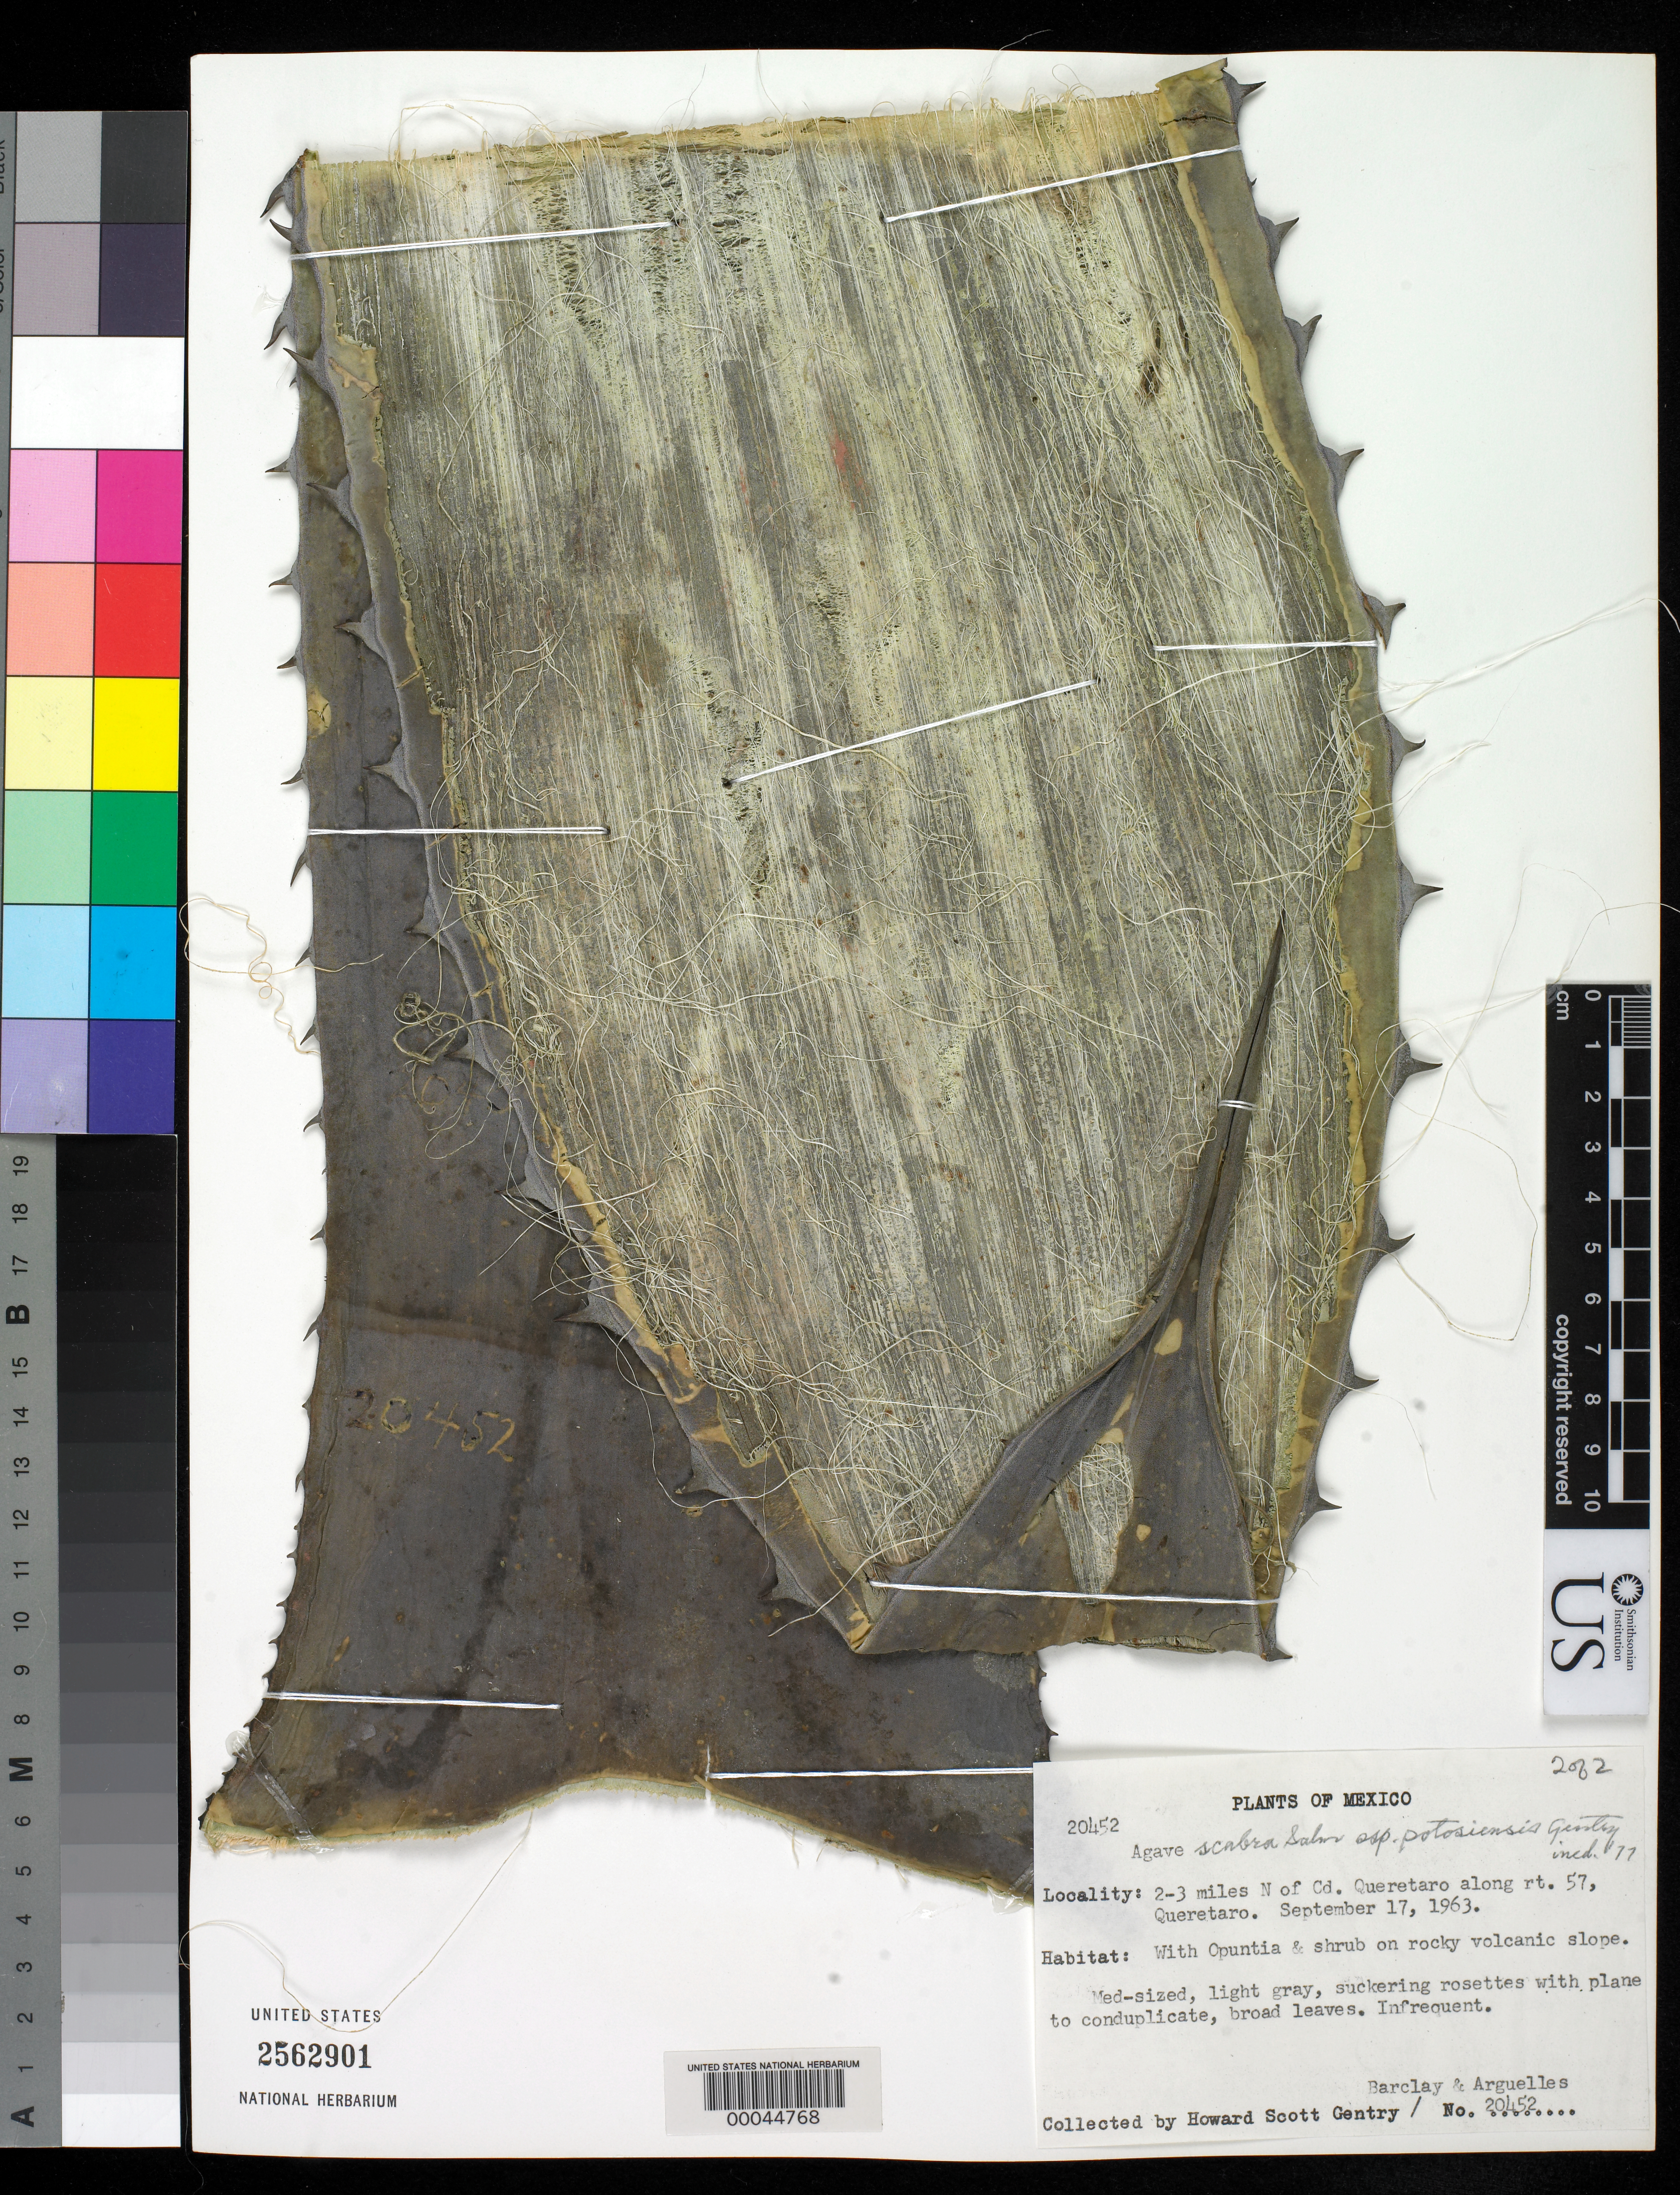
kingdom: Plantae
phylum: Tracheophyta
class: Liliopsida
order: Asparagales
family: Asparagaceae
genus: Agave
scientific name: Agave scabra subsp. potosiensis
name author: Gentry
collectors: H. S. Gentry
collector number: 20452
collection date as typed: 17 Sep 1963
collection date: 1963-09-17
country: Mexico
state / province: Querétaro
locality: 2-3 mi N of Cd. Querétaro along Rt 57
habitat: With opuntia & shrub on rocky volcanic slope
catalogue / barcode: US 2562901